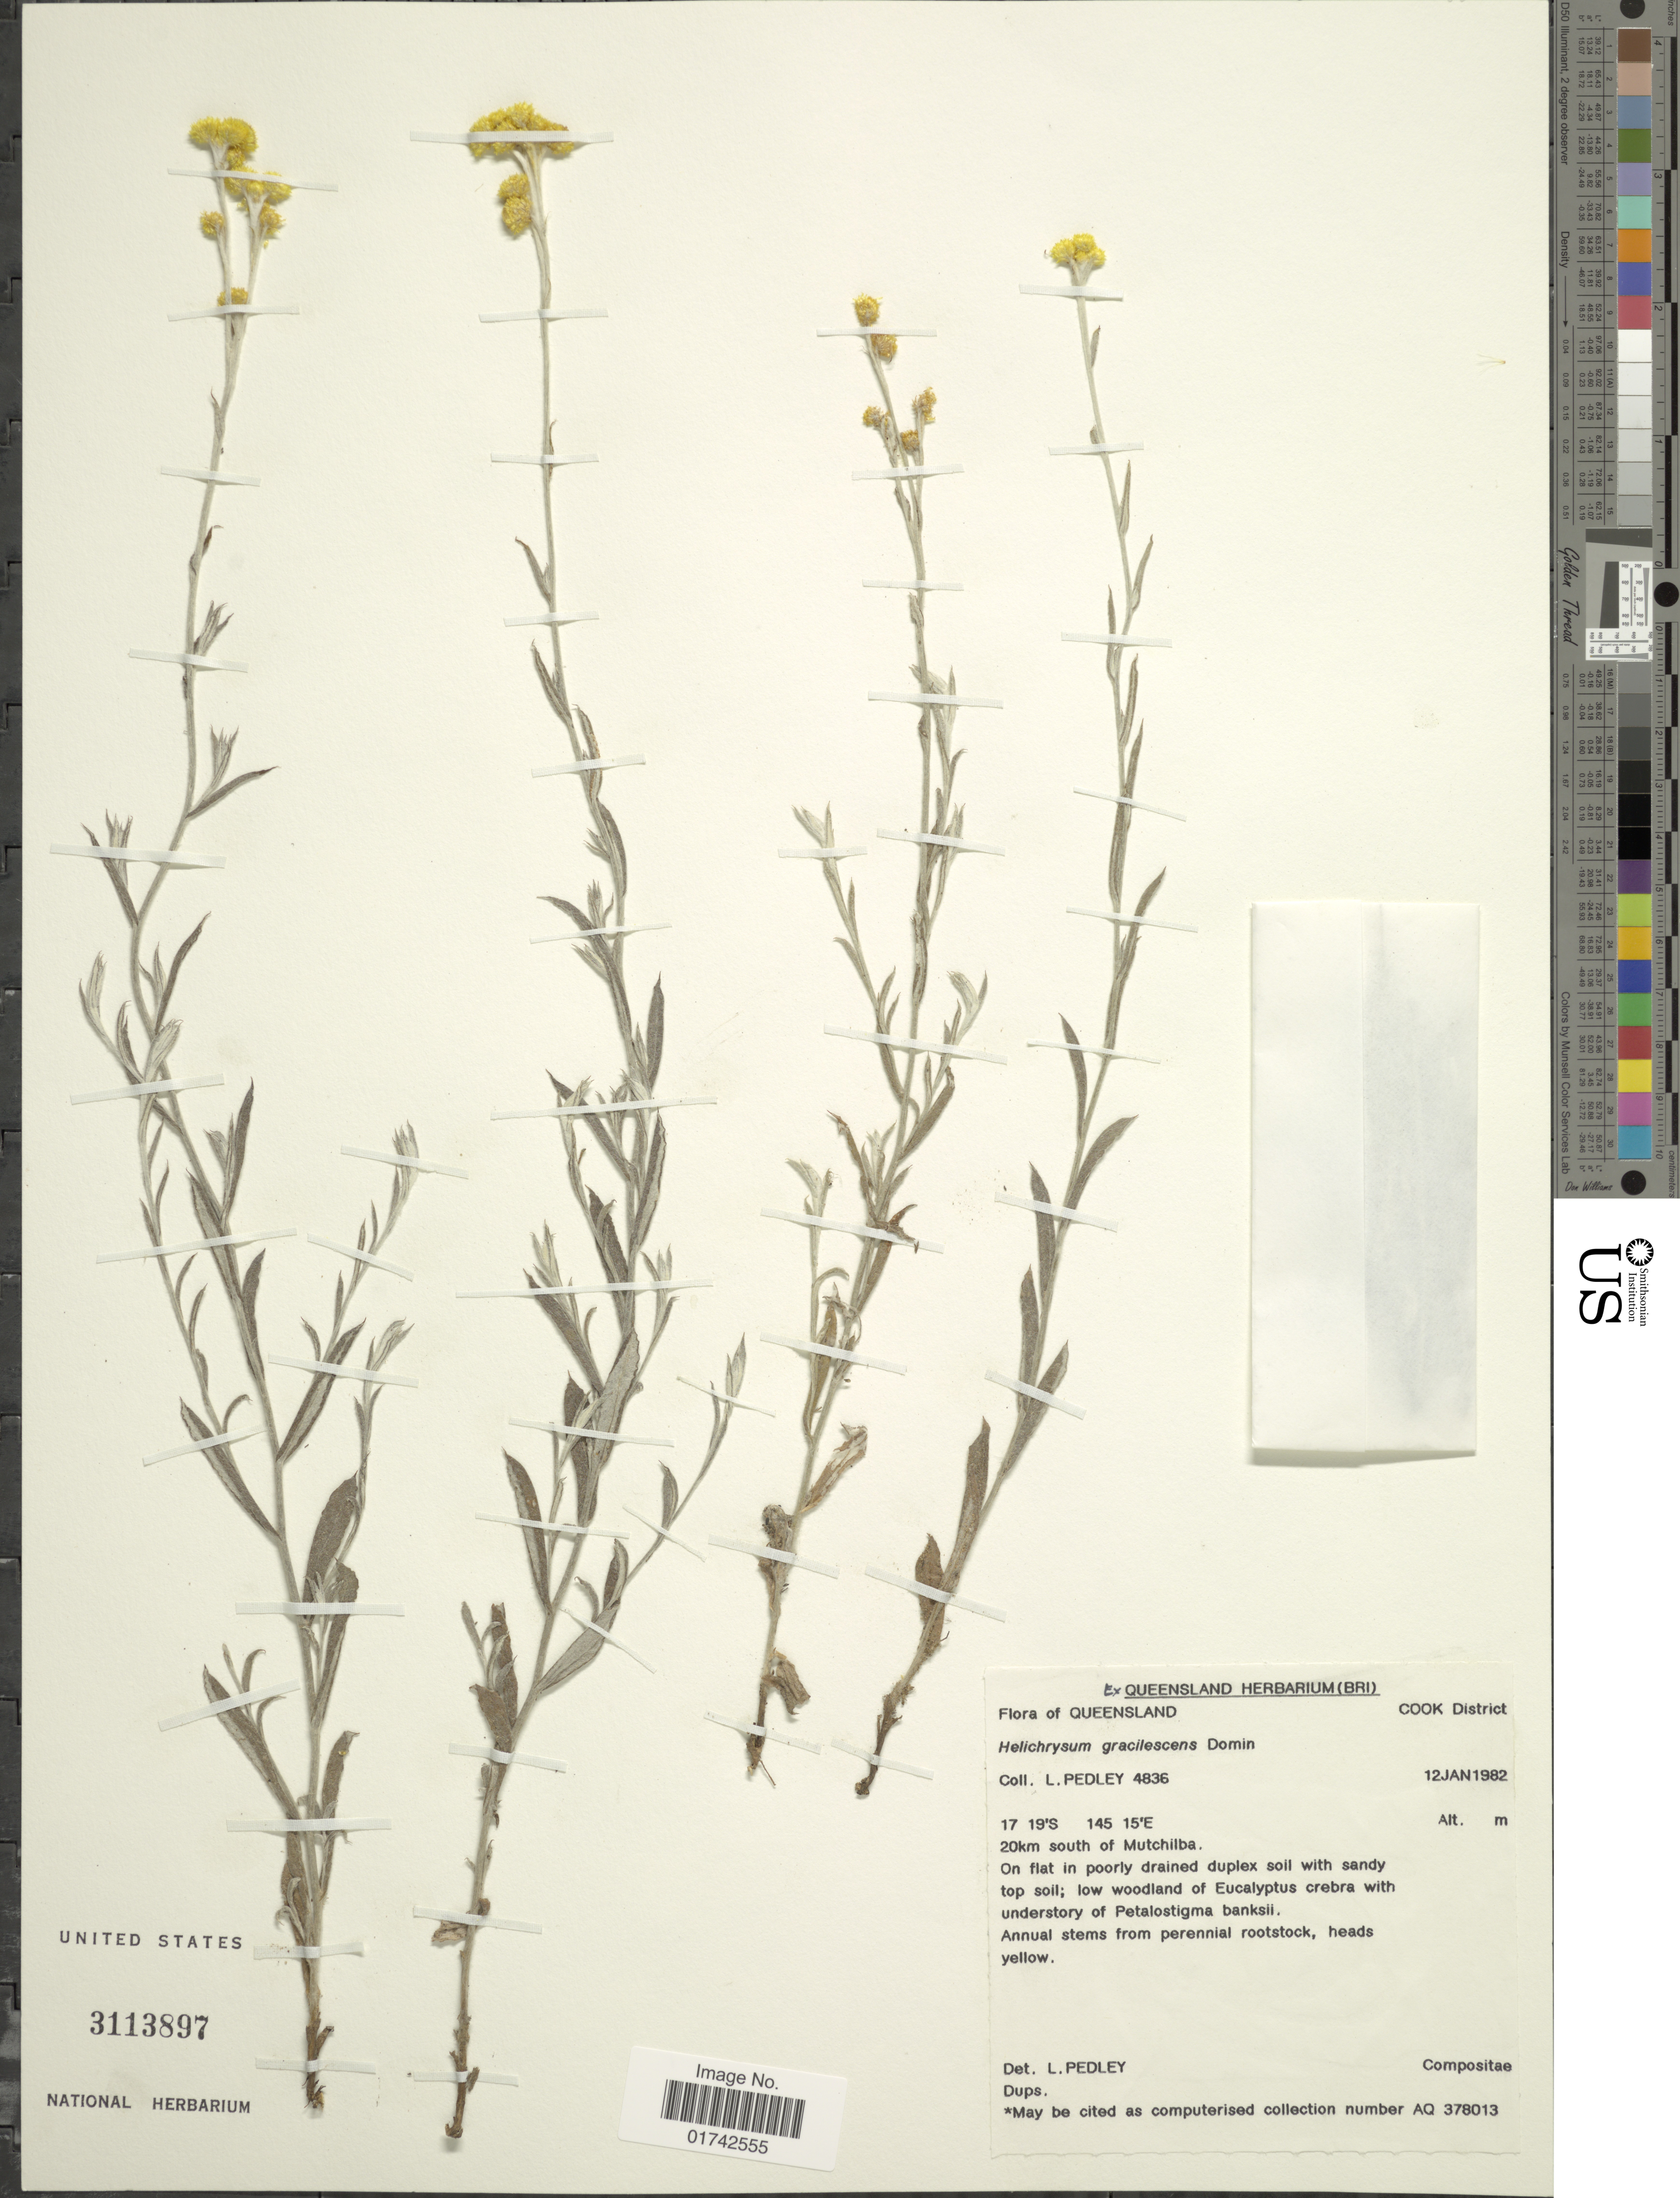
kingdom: Plantae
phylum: Tracheophyta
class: Magnoliopsida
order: Asterales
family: Asteraceae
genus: Helichrysum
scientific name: Helichrysum gracilescens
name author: Domin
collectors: L. Pedley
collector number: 4836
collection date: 1982-01-12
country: Australia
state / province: Queensland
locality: Cook District. 20km south of Mutchilba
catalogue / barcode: US 3113897